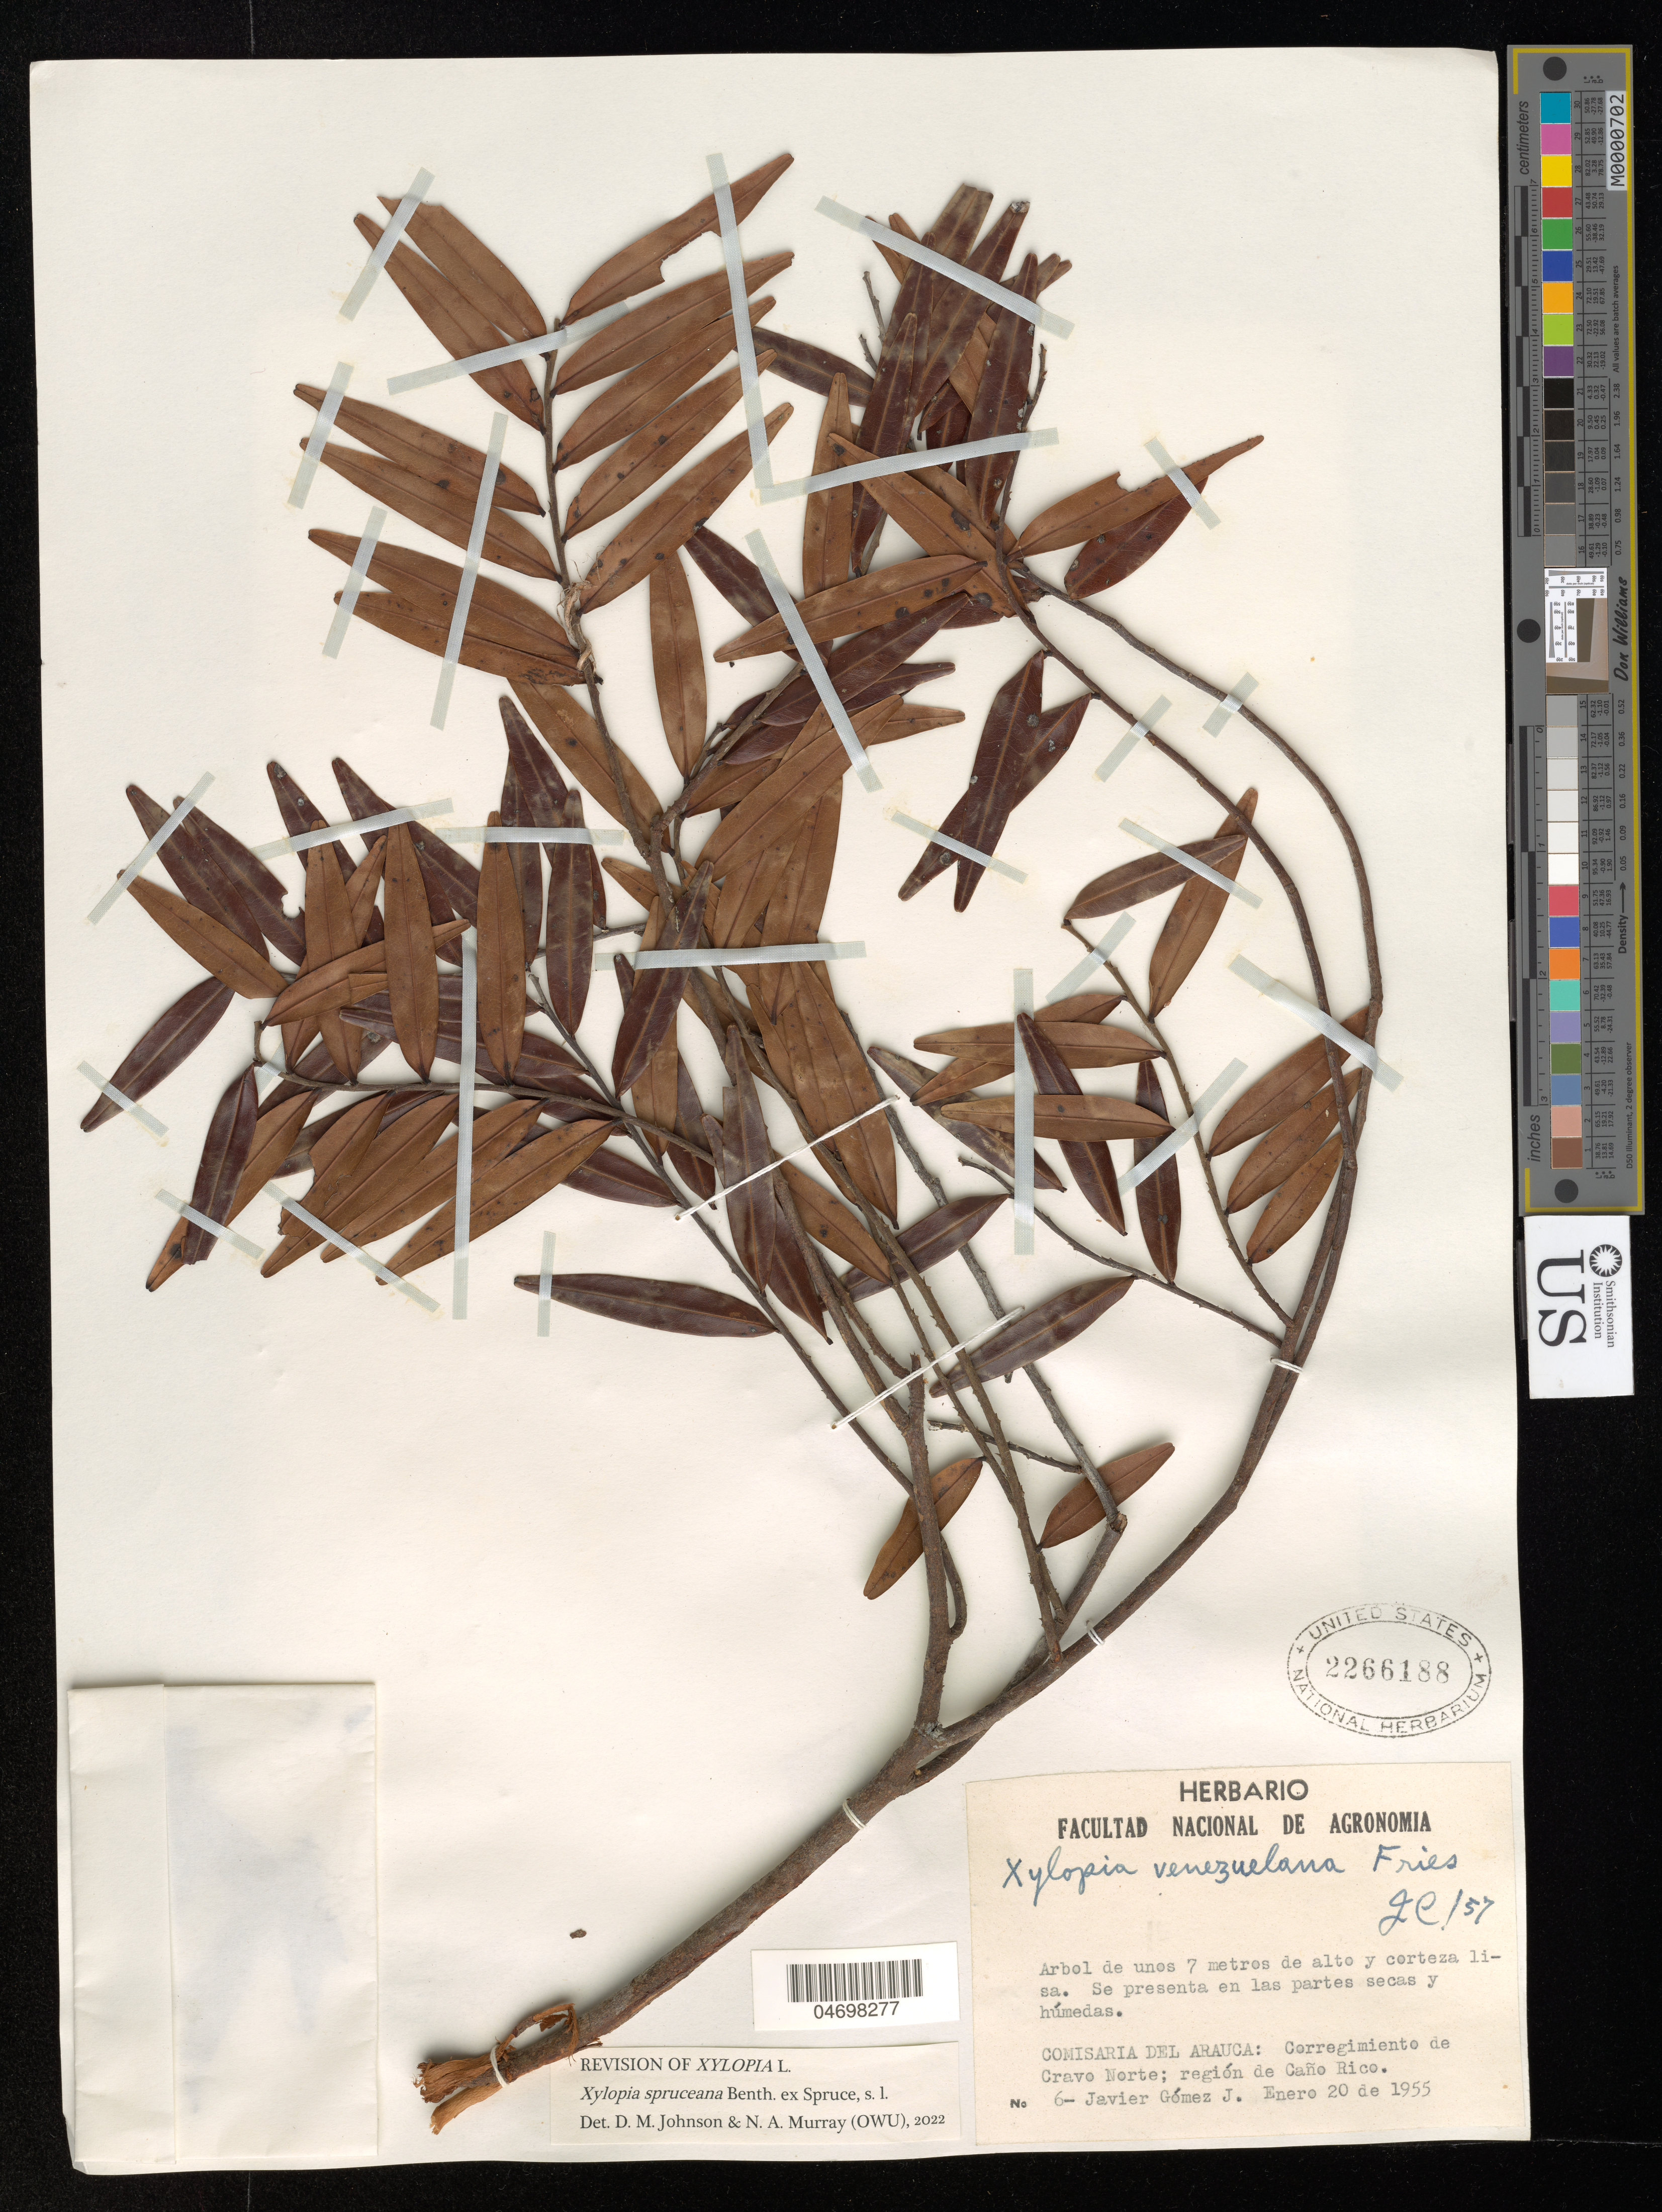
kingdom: Plantae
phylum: Tracheophyta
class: Magnoliopsida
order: Magnoliales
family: Annonaceae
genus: Xylopia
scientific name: Xylopia spruceana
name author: Benth. ex Spruce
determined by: Johnson, D. M.; Murray, N. A.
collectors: J. Gomez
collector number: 6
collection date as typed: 20 Jan 1955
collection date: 1955-01-20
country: Colombia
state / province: Arauca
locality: Cravo Norte correg., Caño Rico region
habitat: Se presenta en las partes secas y humedas.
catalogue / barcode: US 2266188